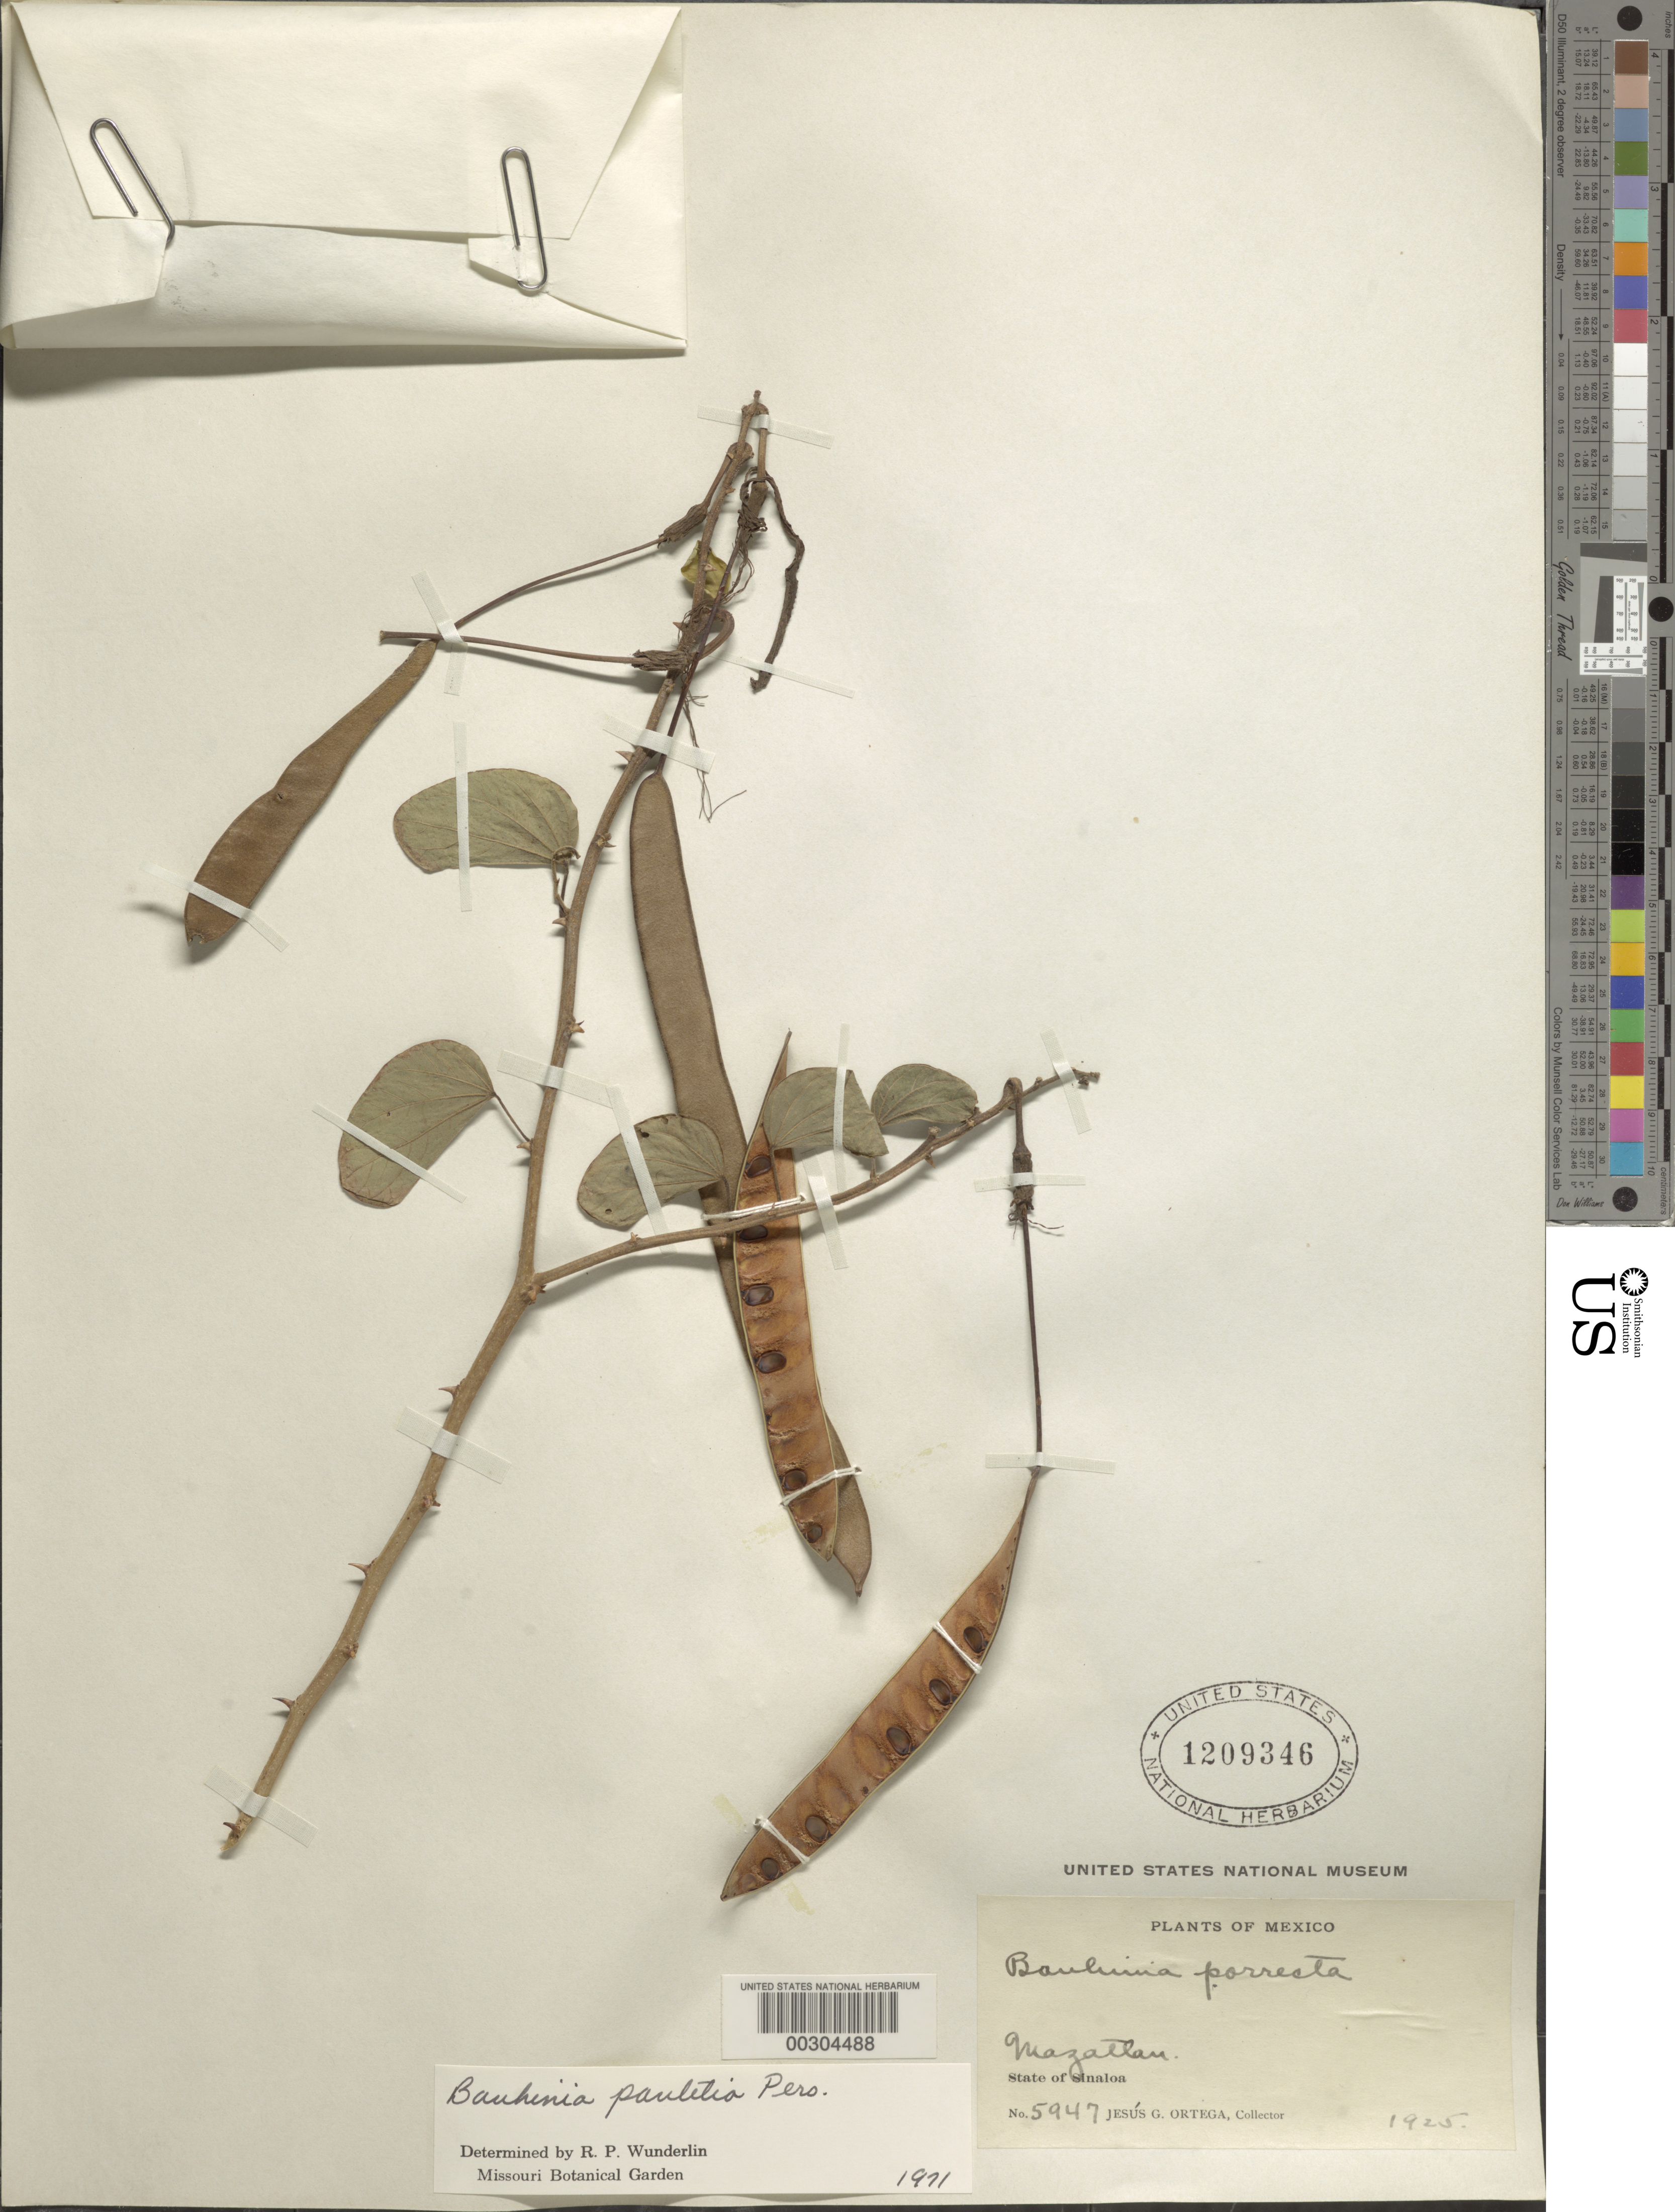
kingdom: Plantae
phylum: Tracheophyta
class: Magnoliopsida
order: Fabales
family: Fabaceae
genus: Bauhinia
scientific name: Bauhinia pauletia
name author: Pers.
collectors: J. Ortega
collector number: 5947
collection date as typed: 1925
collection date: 1925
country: Mexico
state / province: Sinaloa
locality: Mazatlan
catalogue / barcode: US 1209346